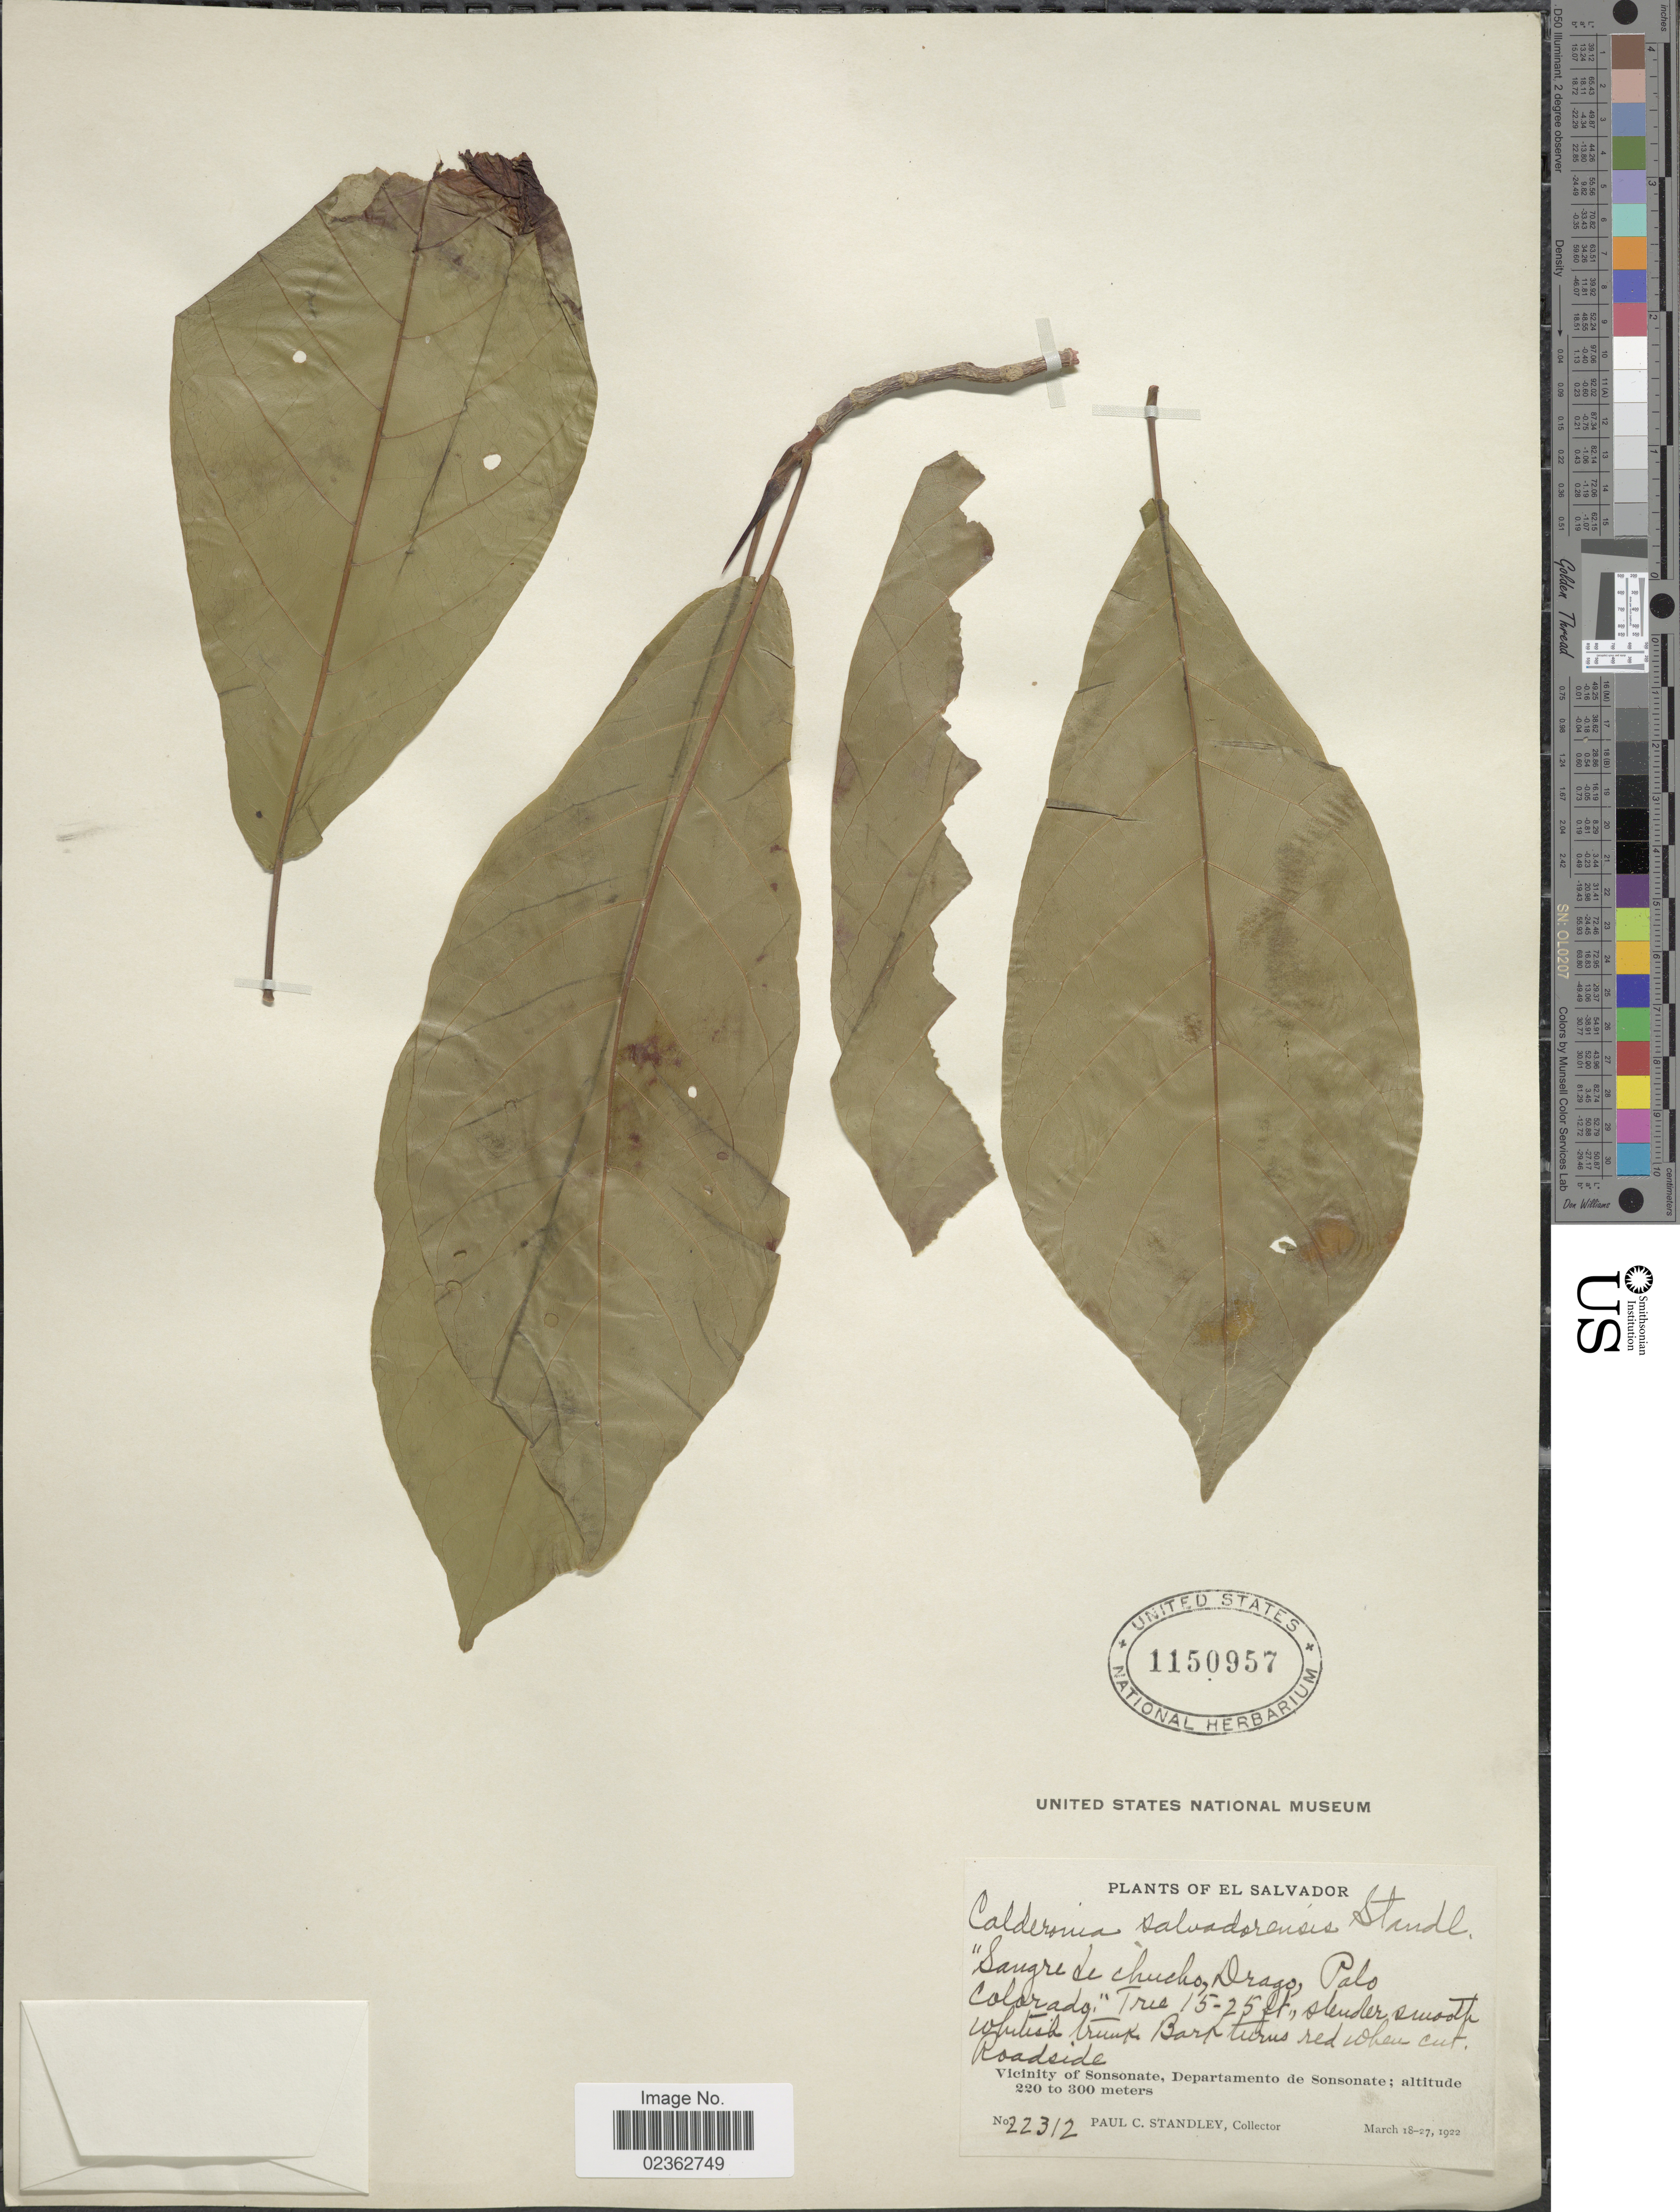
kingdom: Plantae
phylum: Tracheophyta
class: Magnoliopsida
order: Gentianales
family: Rubiaceae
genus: Simira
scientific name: Simira salvadorensis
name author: Standl.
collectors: P. C. Standley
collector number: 22312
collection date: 1922-03-18/1922-03-27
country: El Salvador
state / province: Sonsonate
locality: Roadside, vicinity of Sonsonate, departamento de Sonsonate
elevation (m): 220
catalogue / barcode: US 1150957